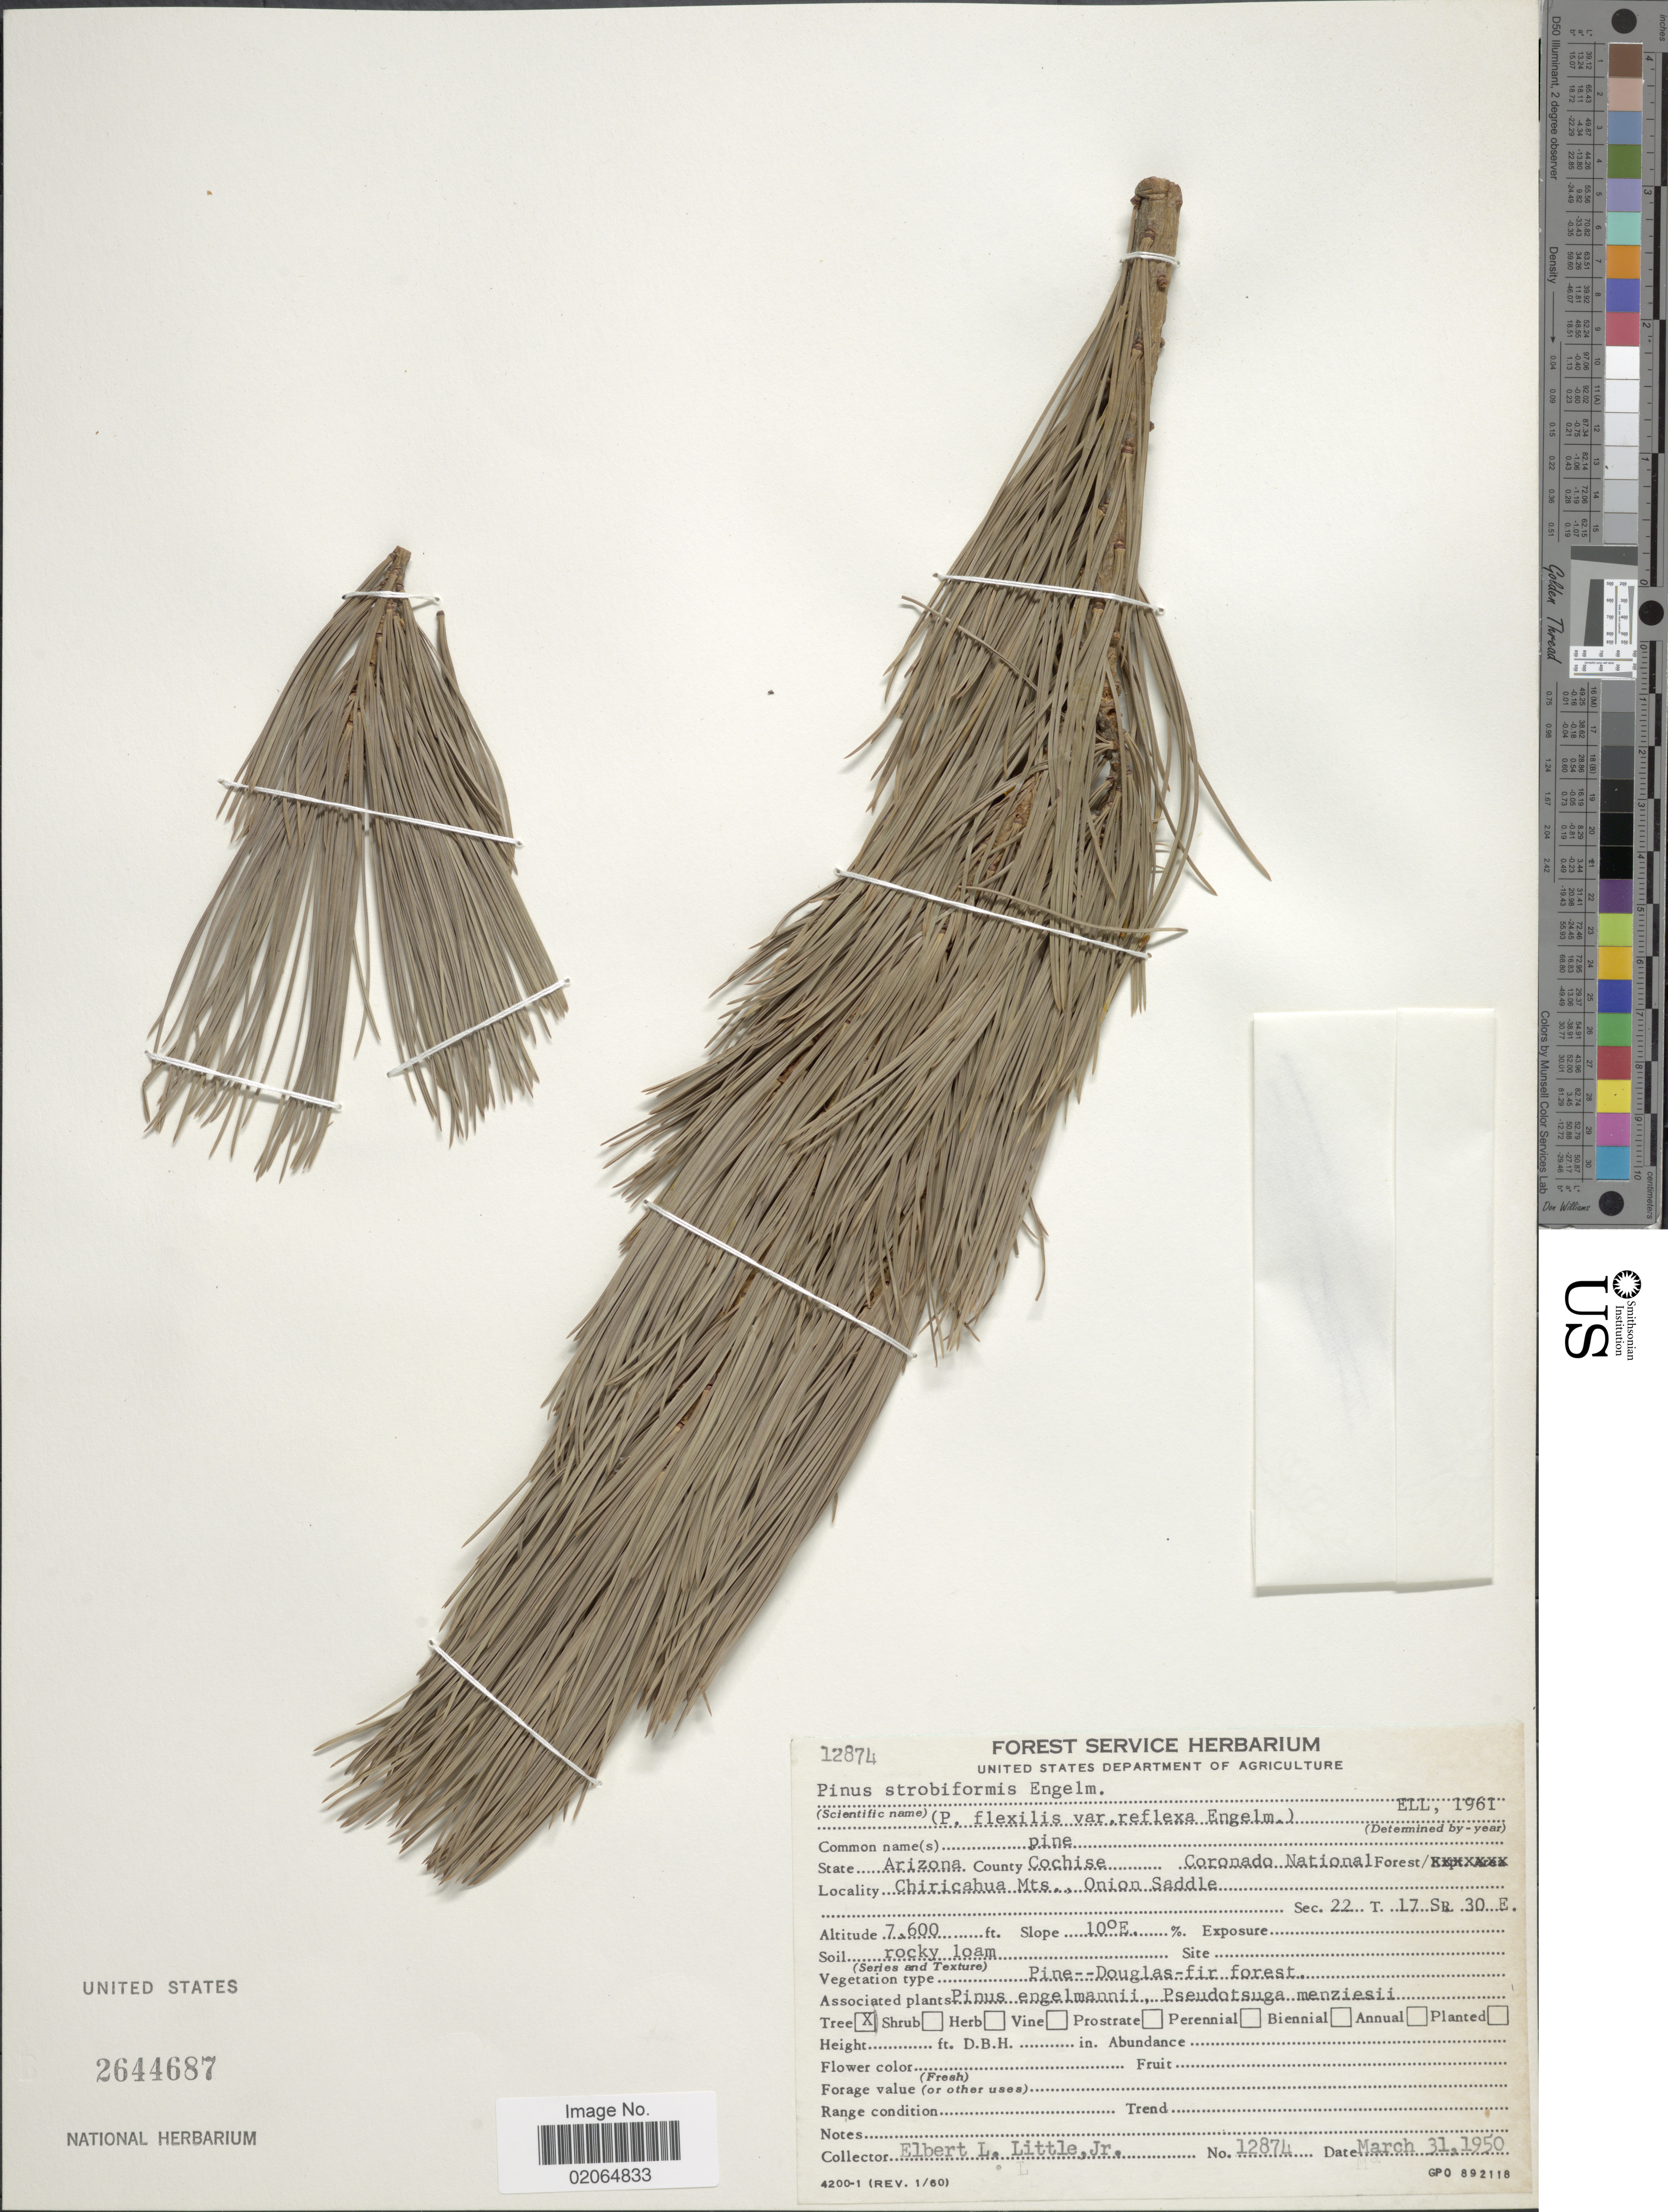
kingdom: Plantae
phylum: Tracheophyta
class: Pinopsida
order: Pinales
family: Pinaceae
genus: Pinus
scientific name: Pinus strobiformis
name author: Engelm.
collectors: E. L. Little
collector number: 12874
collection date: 1950-03-31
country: United States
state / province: Arizona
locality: County Cochise, Coronado National Forest, Chiricahua Mts., Onion Saddle, Sec 22 T17S R30E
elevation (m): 2316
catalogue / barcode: US 2644687